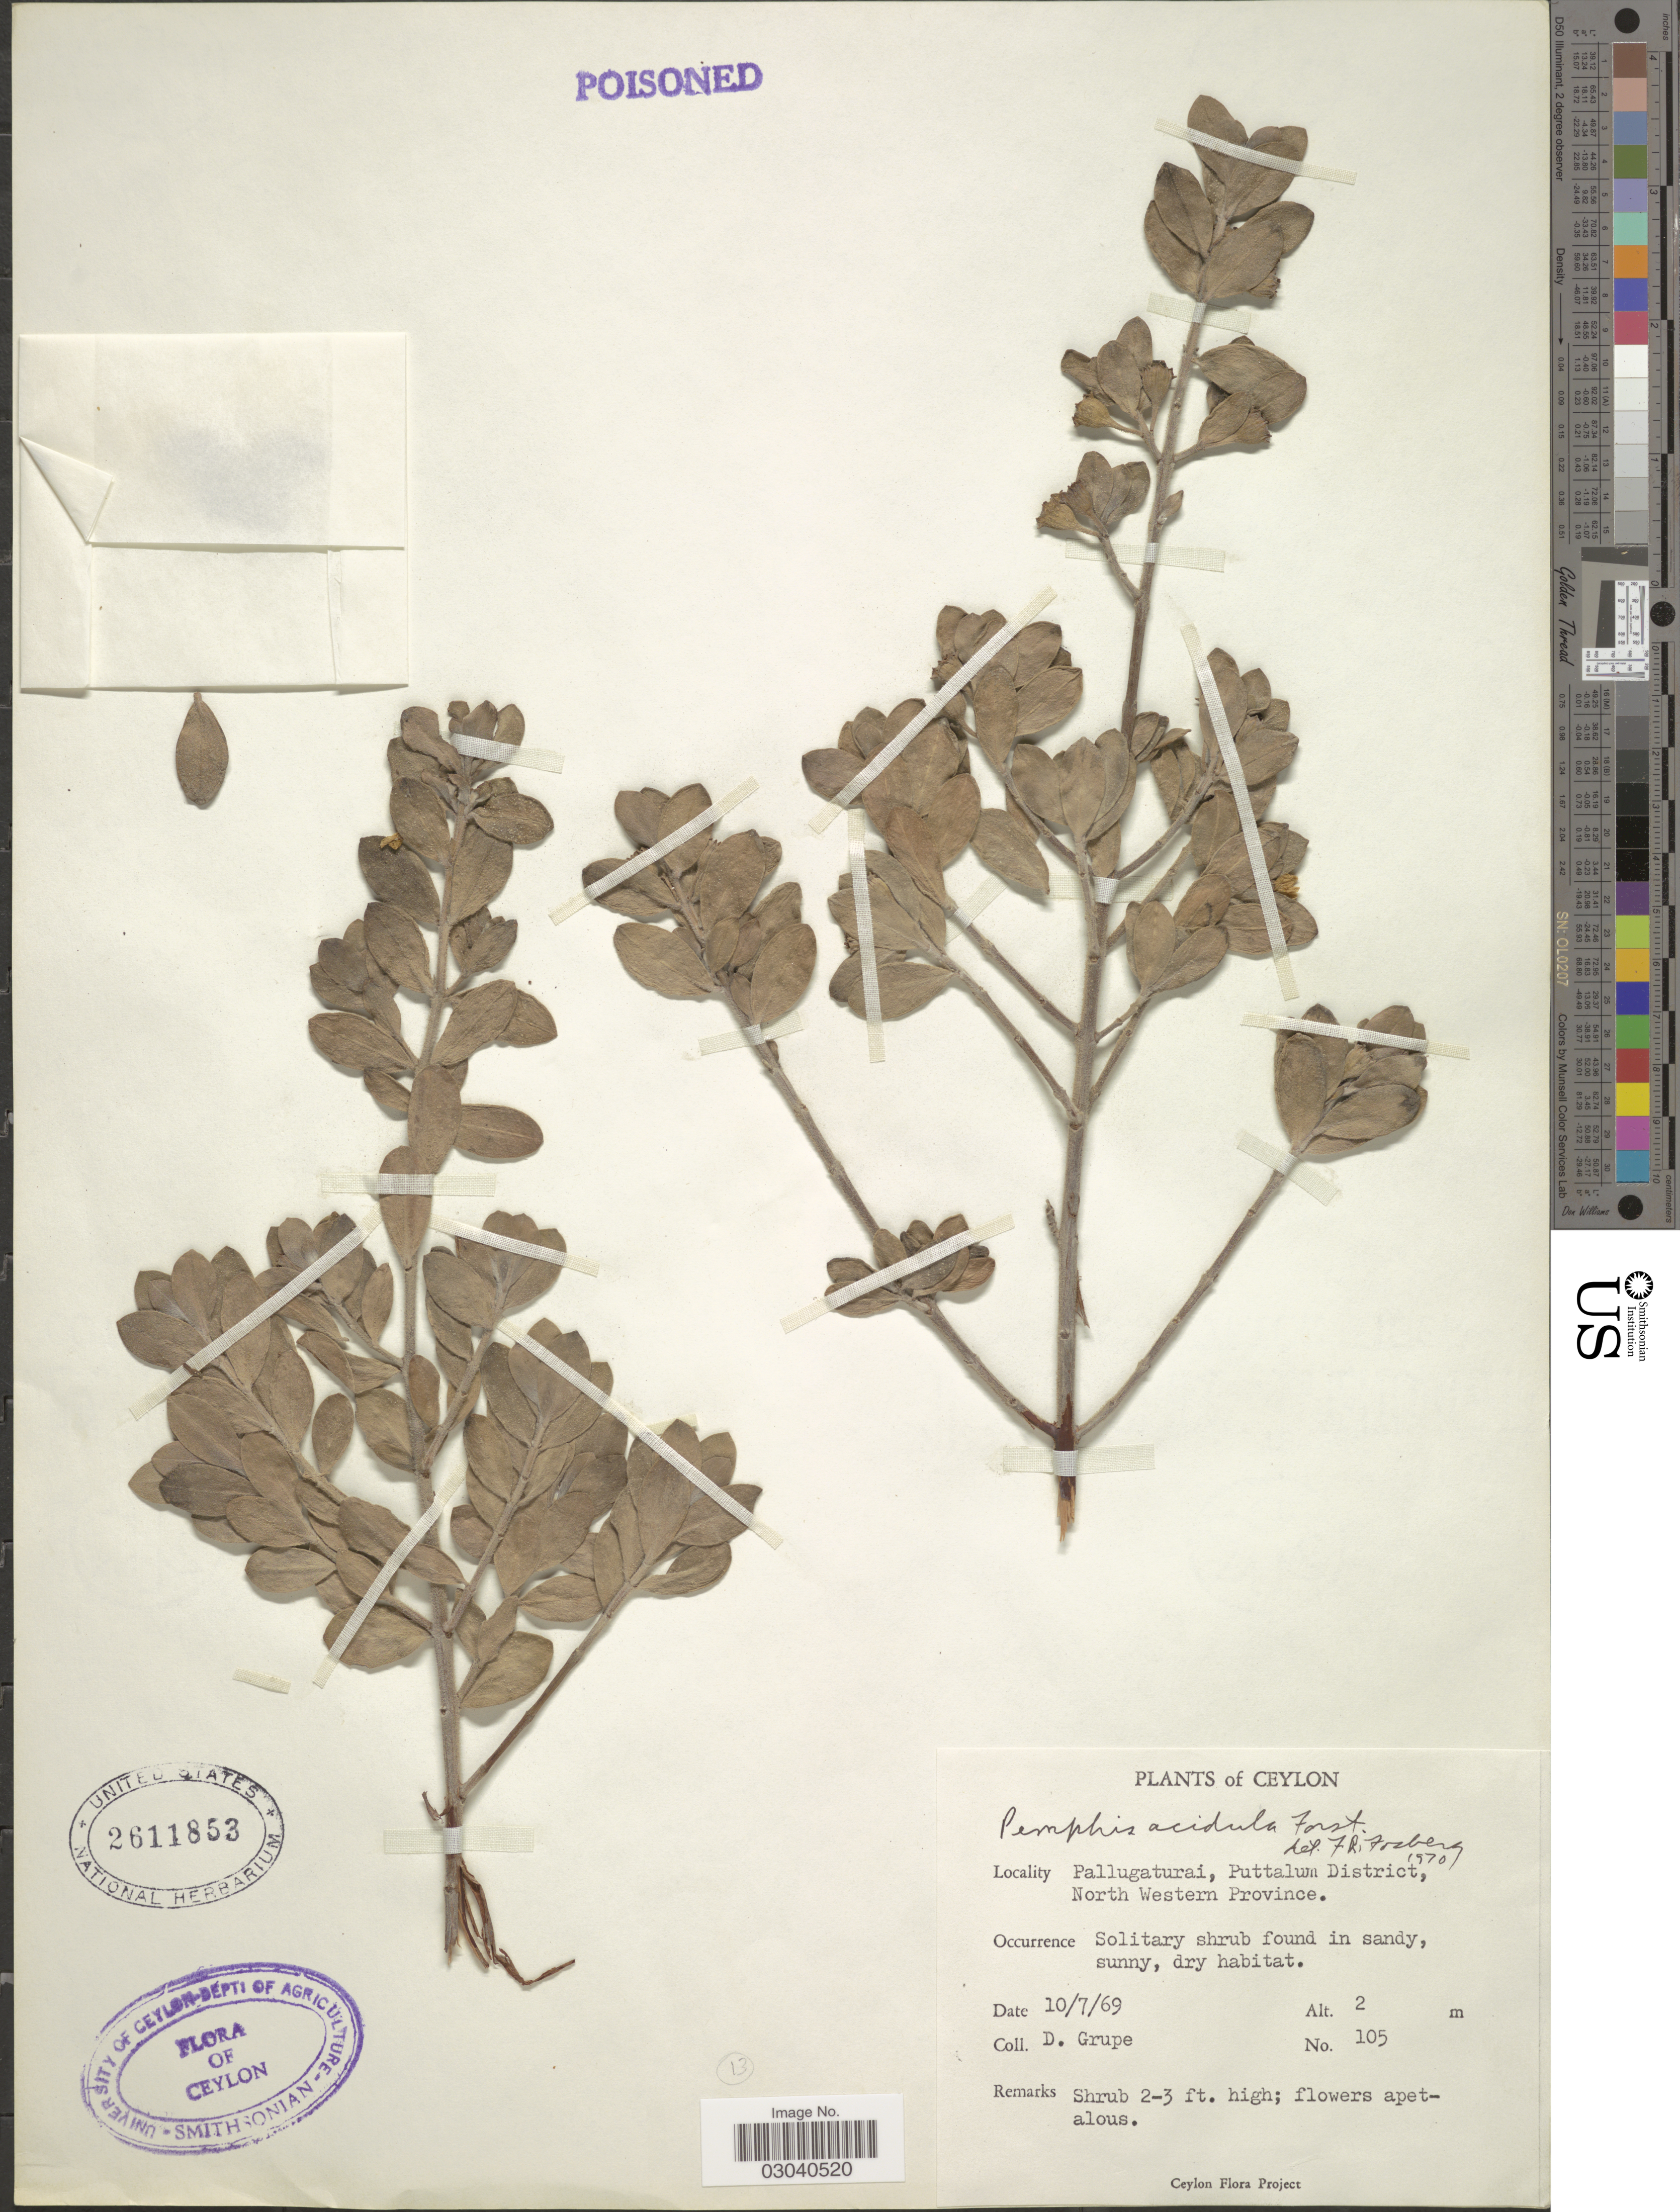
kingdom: Plantae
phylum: Tracheophyta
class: Magnoliopsida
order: Myrtales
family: Lythraceae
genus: Pemphis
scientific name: Pemphis acidula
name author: J.R. Forst. & G. Forst.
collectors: D. Grupe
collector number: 105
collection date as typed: Transcribed d/m/y: 10/7/69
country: Sri Lanka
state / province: North Western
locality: Ceylon. Pallugaturai, Puttalum District.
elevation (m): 2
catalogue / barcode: US 2611853